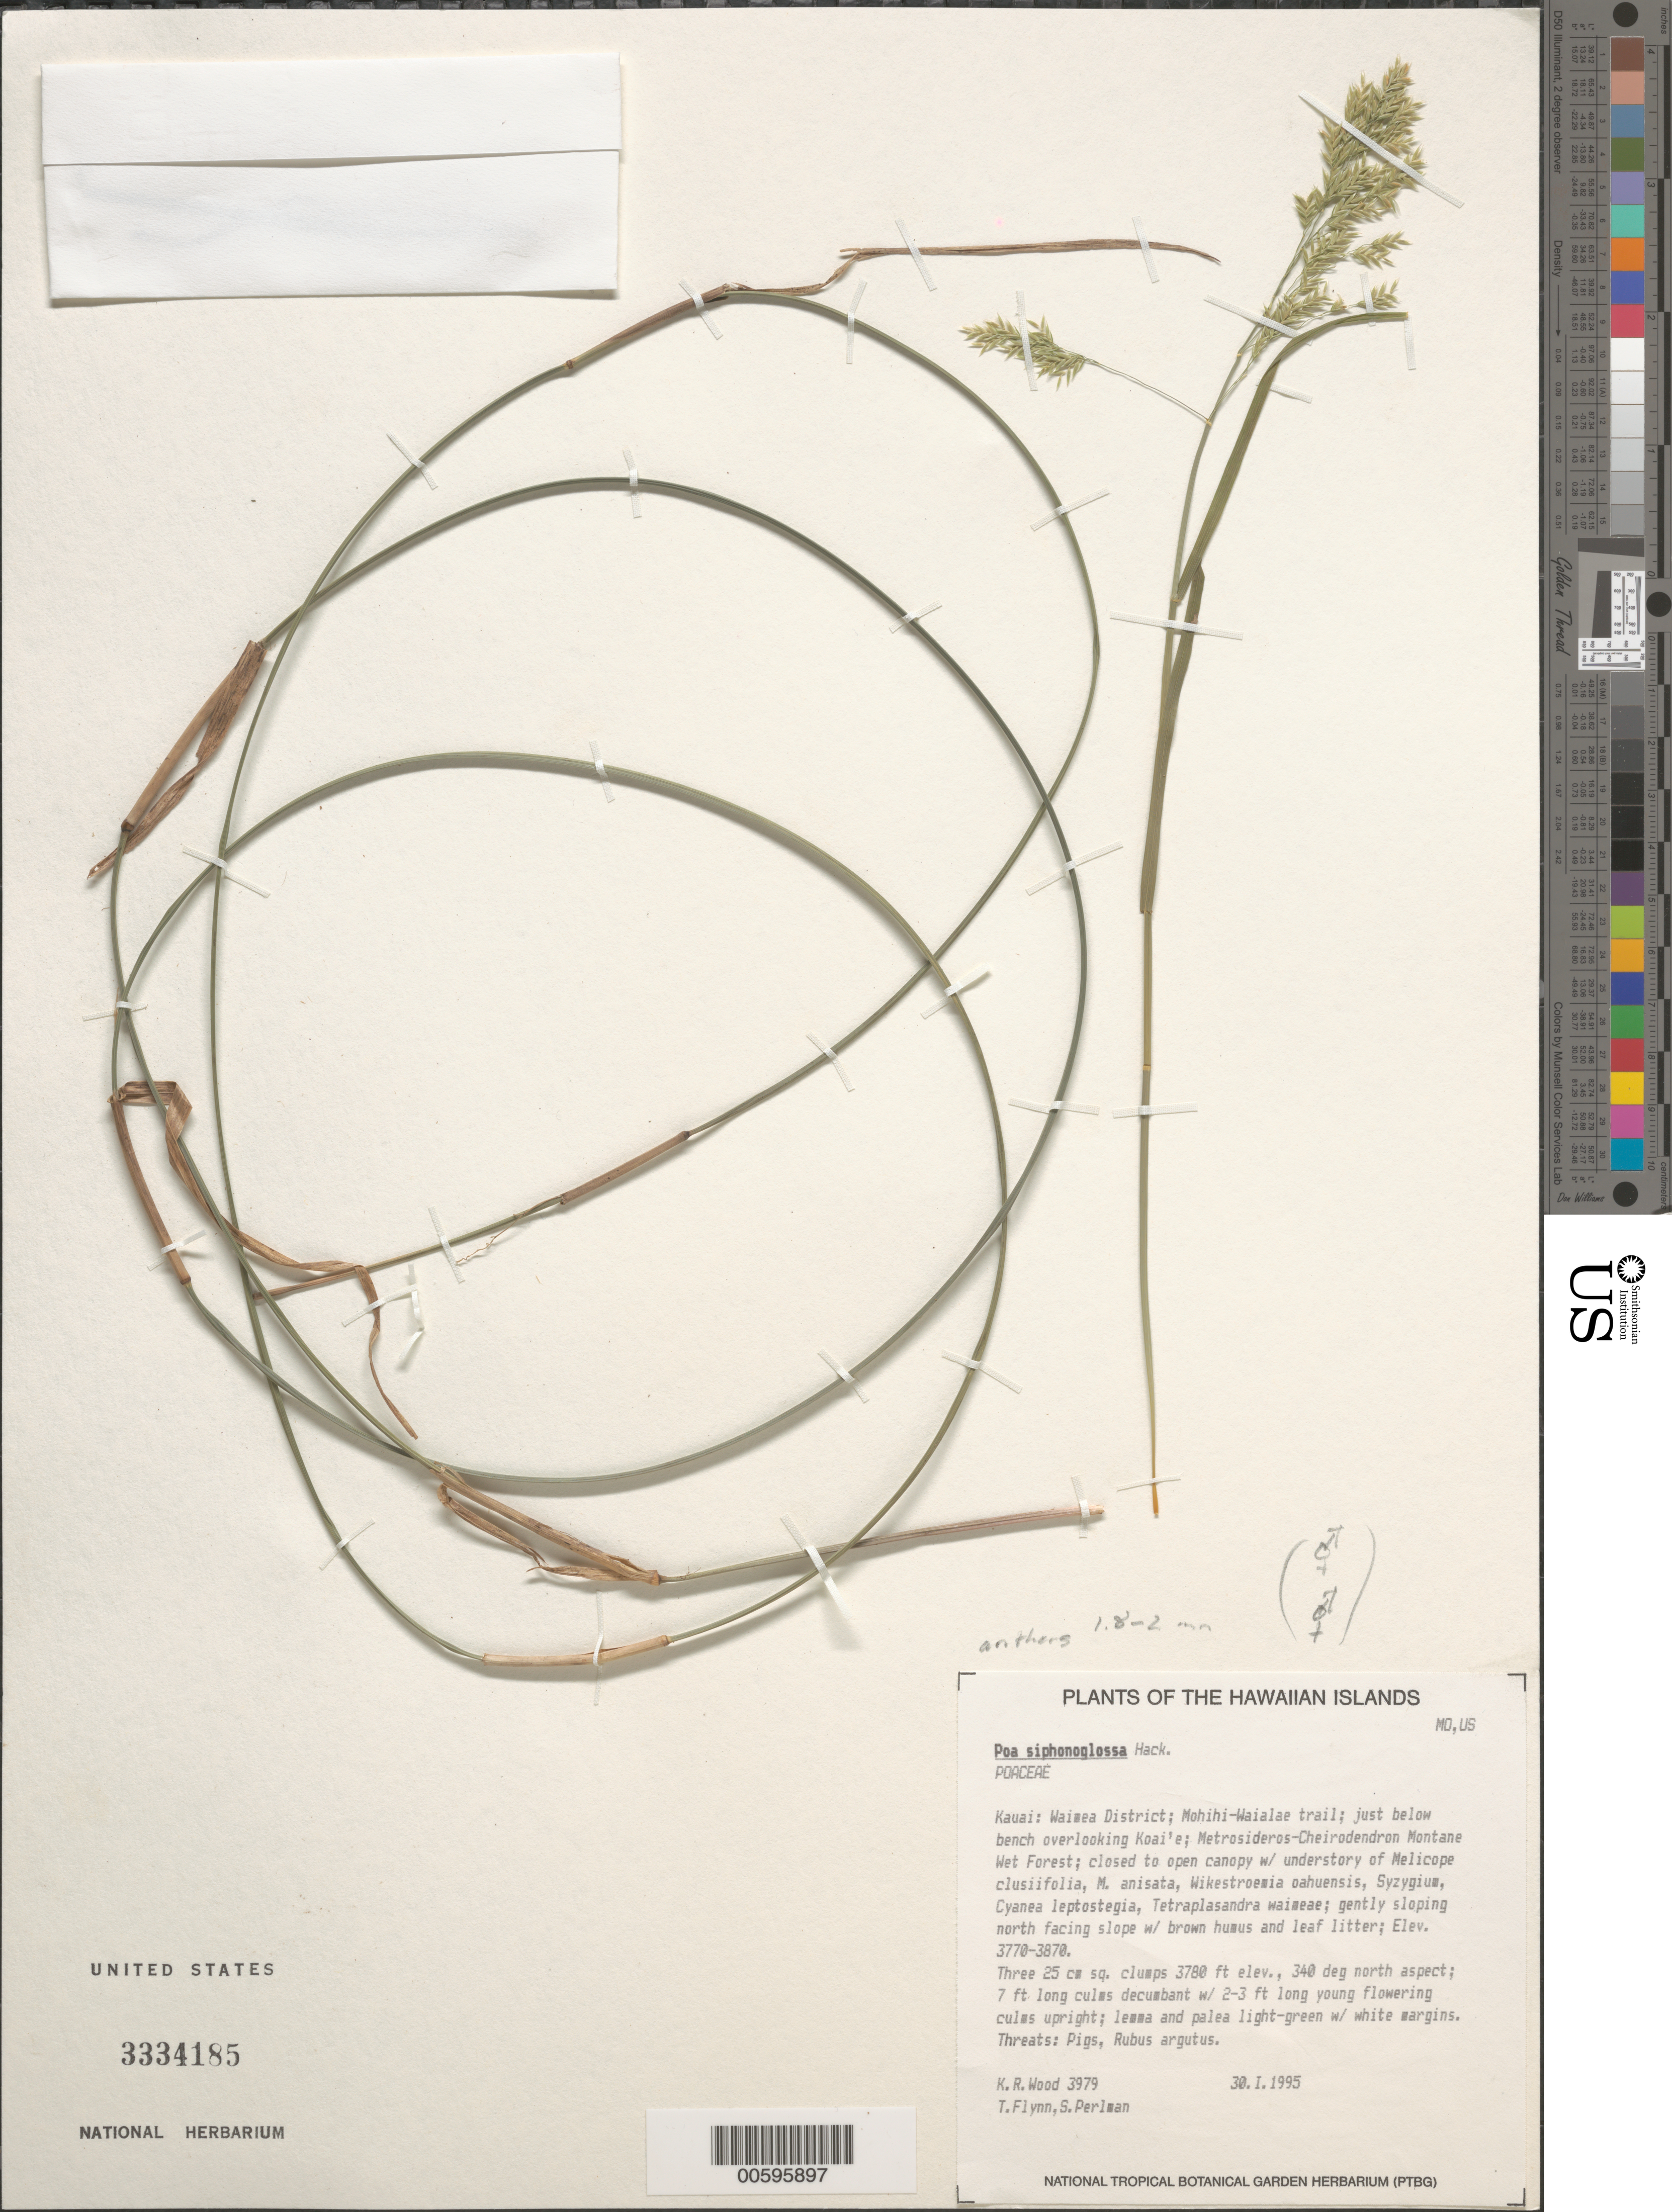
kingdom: Plantae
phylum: Tracheophyta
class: Liliopsida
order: Poales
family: Poaceae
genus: Poa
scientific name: Poa siphonoglossa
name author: Hack.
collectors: K. R. Wood, T. W. Flynn & S. P. Perlman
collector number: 3979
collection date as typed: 30 Jan 1995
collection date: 1995-01-30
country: United States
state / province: Hawaii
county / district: Kauai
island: Kaua'i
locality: Waimea Dist; Mohihi-Waialae trail; just below bench overlooking Koai'e.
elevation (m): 1149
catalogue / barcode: US 3334185